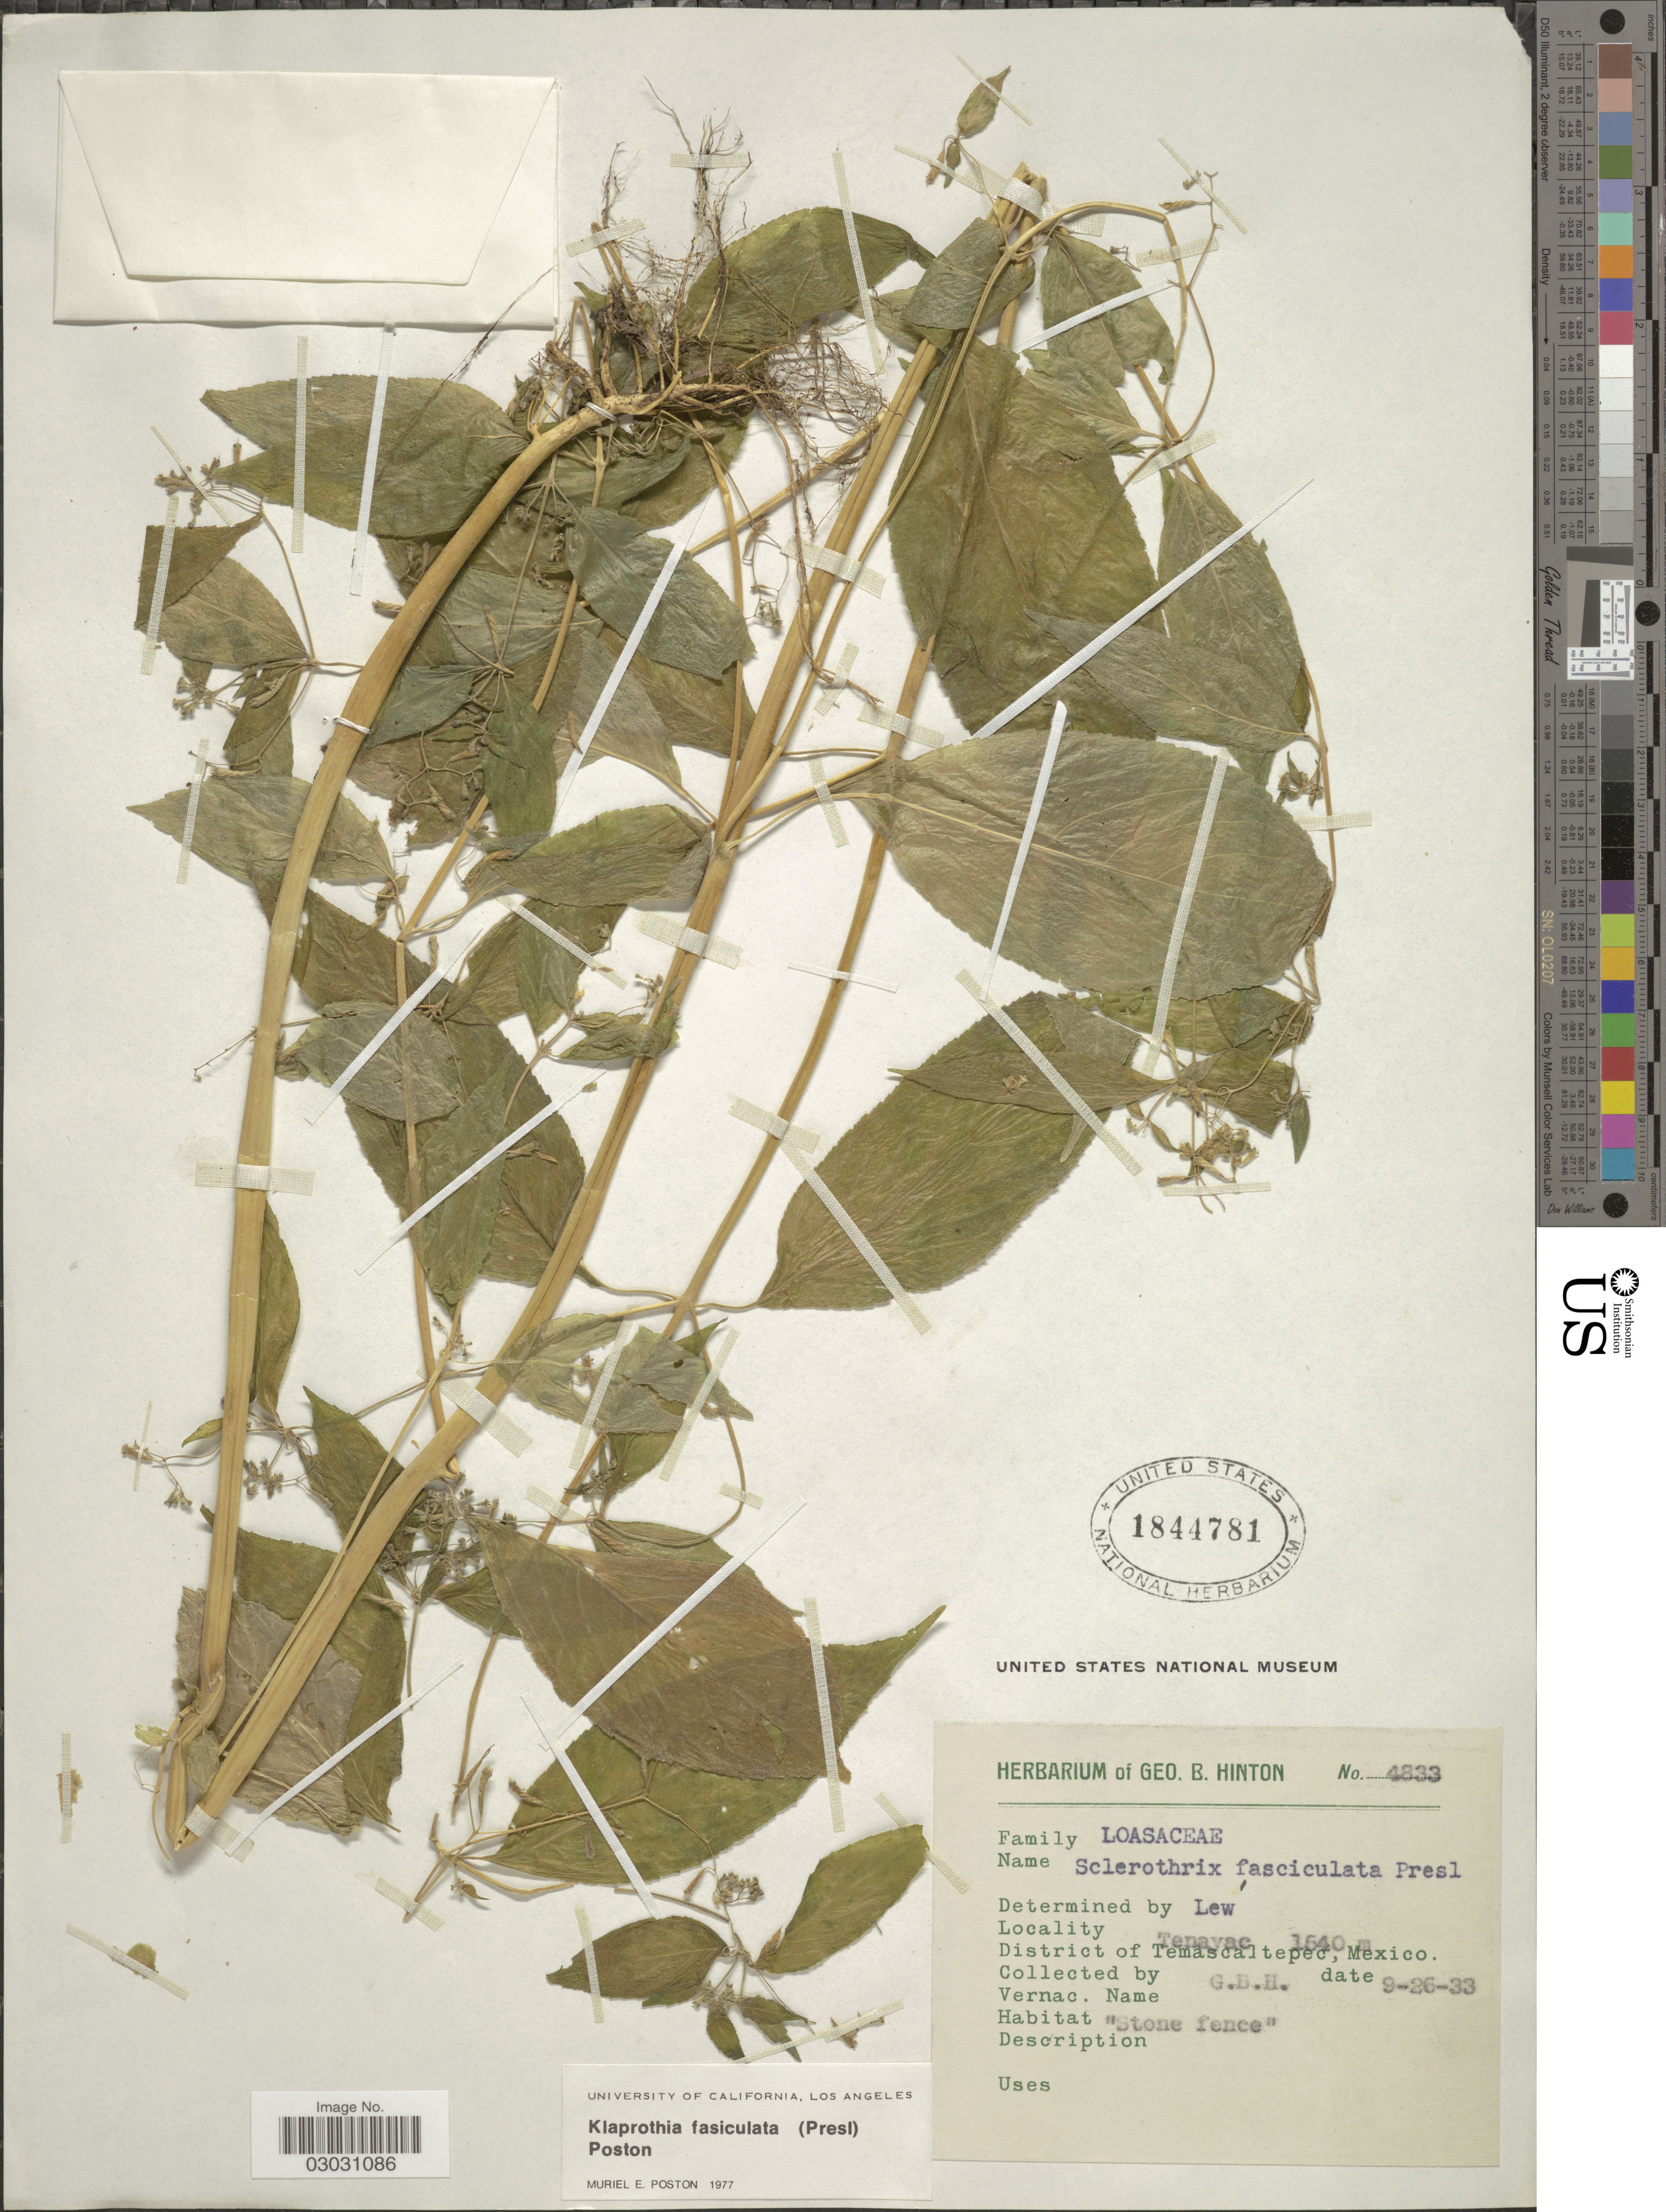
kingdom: Plantae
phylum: Tracheophyta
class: Magnoliopsida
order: Cornales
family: Loasaceae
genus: Klaprothia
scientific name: Klaprothia fasciculata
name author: (C. Presl) Poston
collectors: G. B. Hinton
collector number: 4833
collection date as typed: Transcribed d/m/y: 26/9/33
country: Mexico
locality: Tenayac, District of Temascaltepec, Mexico.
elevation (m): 1540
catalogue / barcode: US 1844781